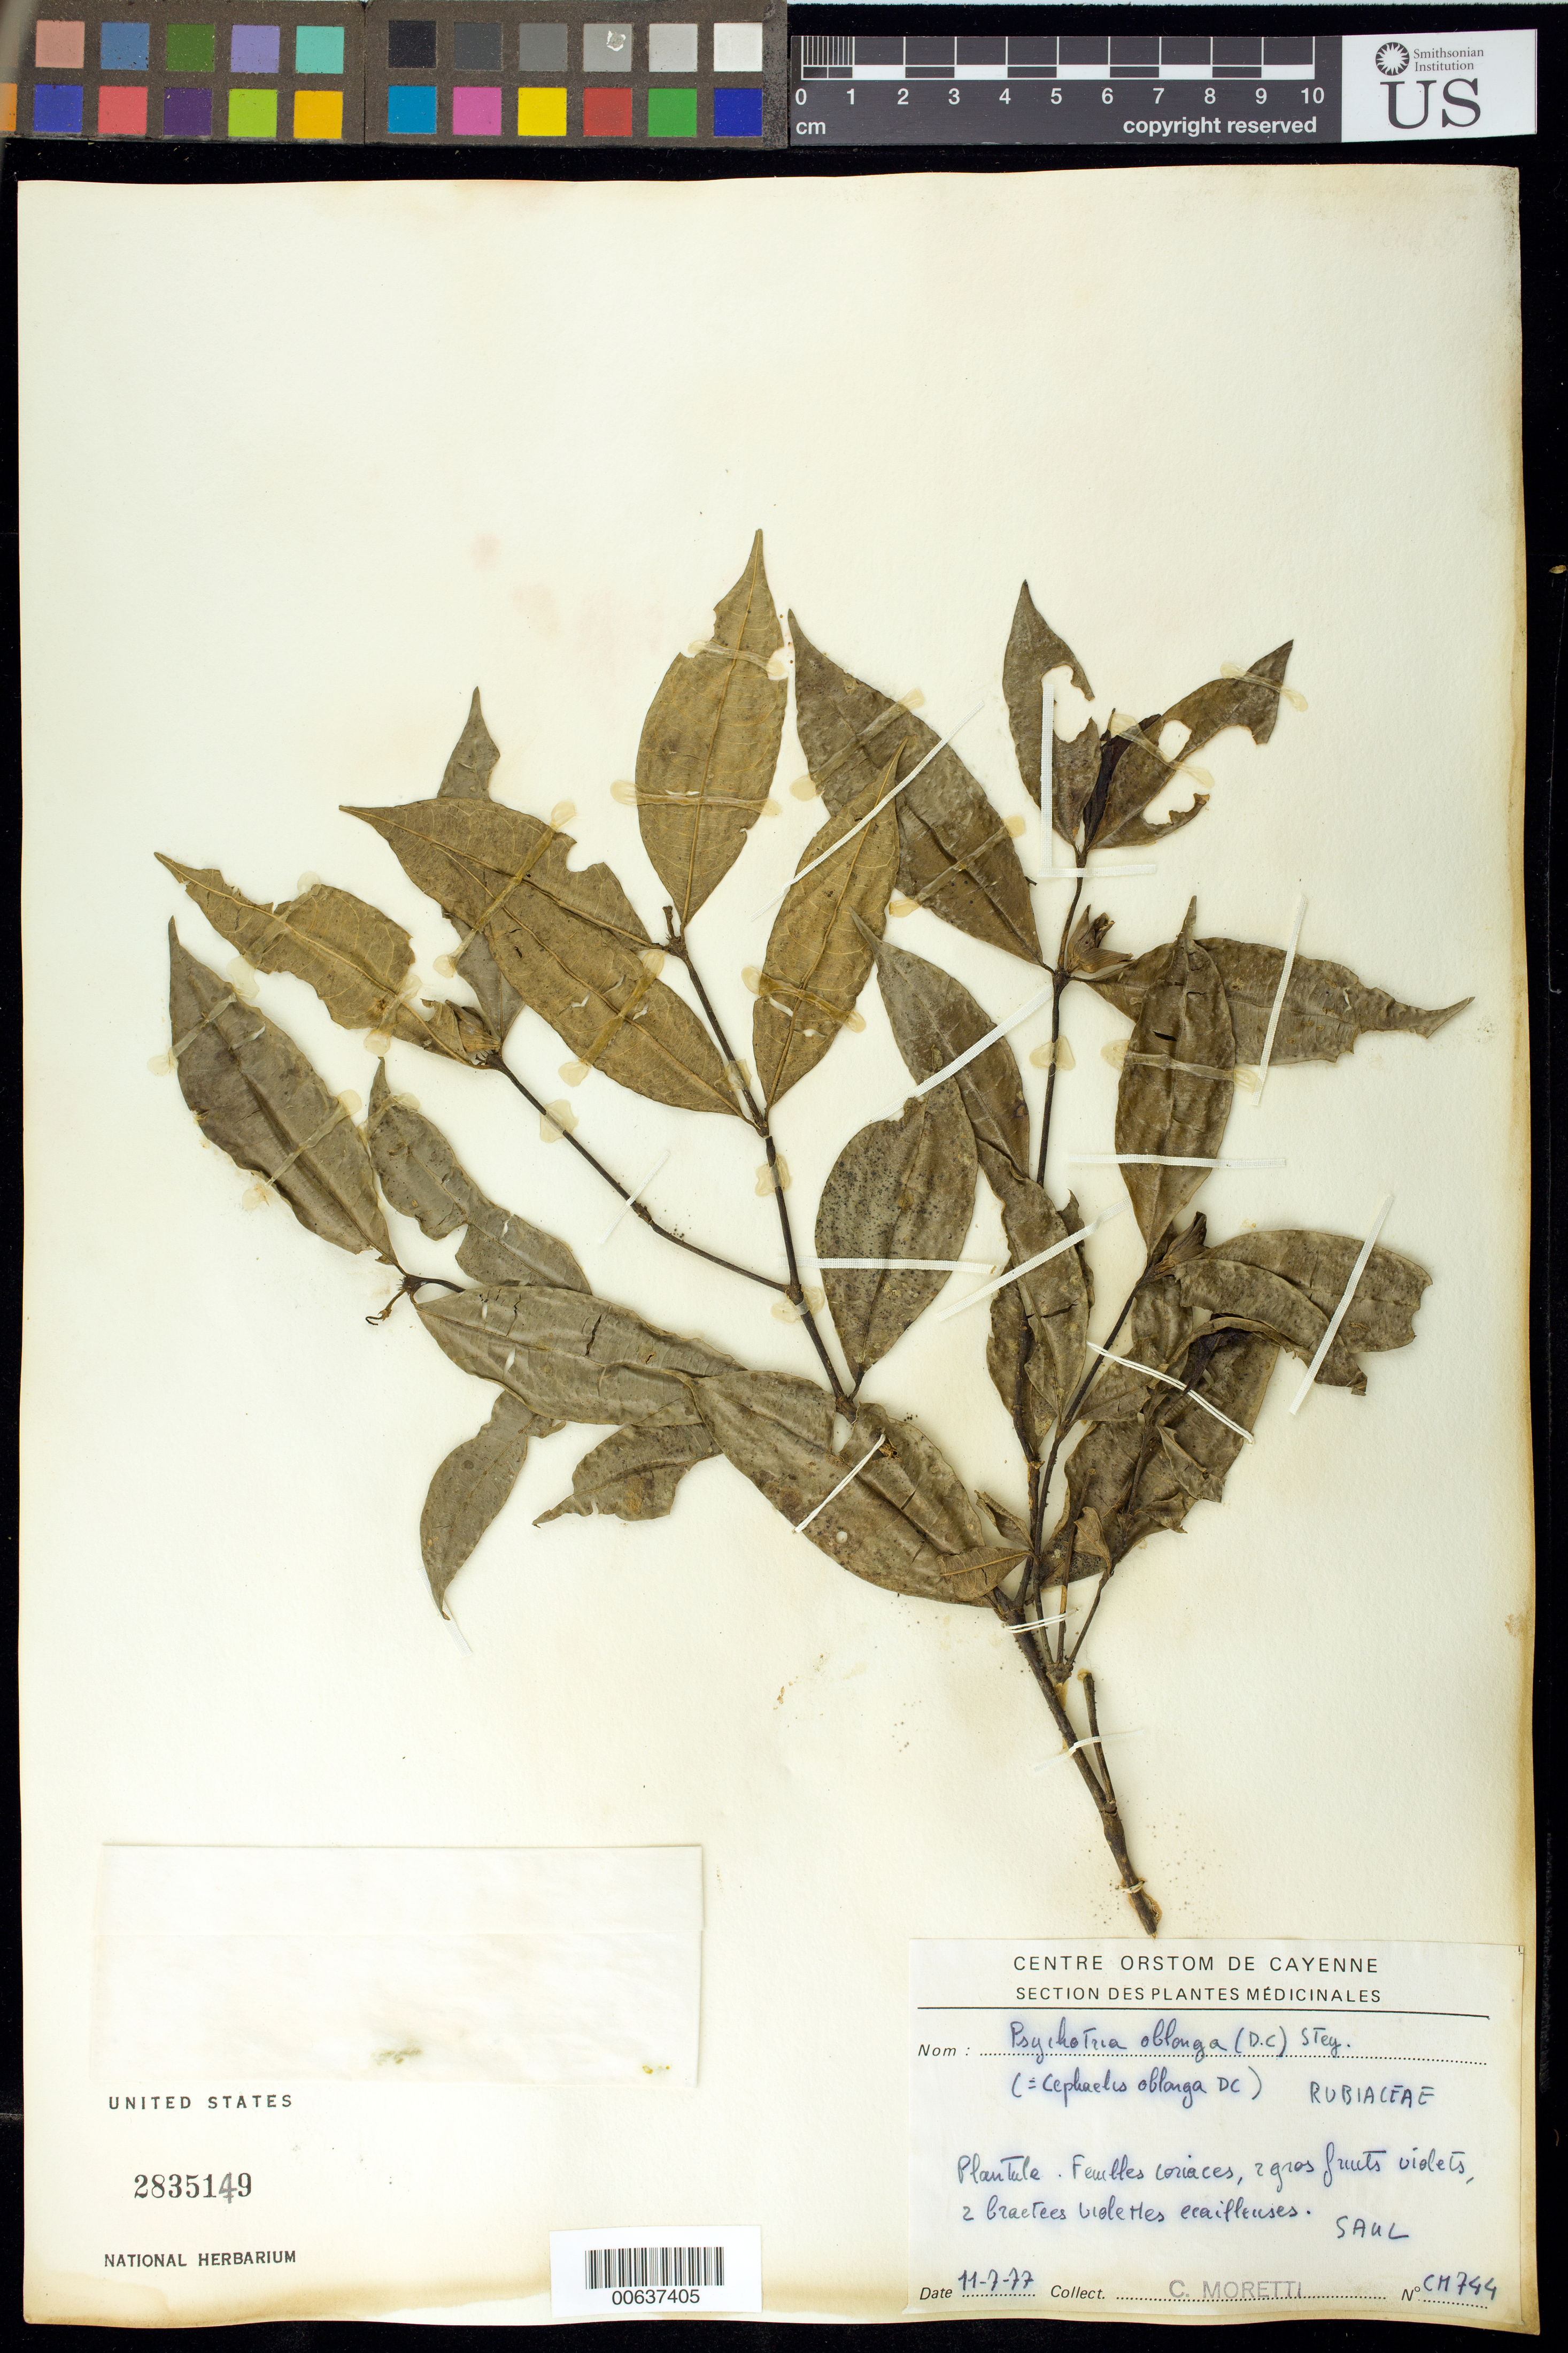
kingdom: Plantae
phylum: Tracheophyta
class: Magnoliopsida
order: Gentianales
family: Rubiaceae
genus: Palicourea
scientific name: Palicourea oblonga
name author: (DC.) Delprete & J.H. Kirkbr.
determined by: Kirkbride, J. H., Jr.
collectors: C. Moretti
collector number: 744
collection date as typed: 11-Jul-77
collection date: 1977-07-11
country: French Guiana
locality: Saül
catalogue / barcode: US 2835149